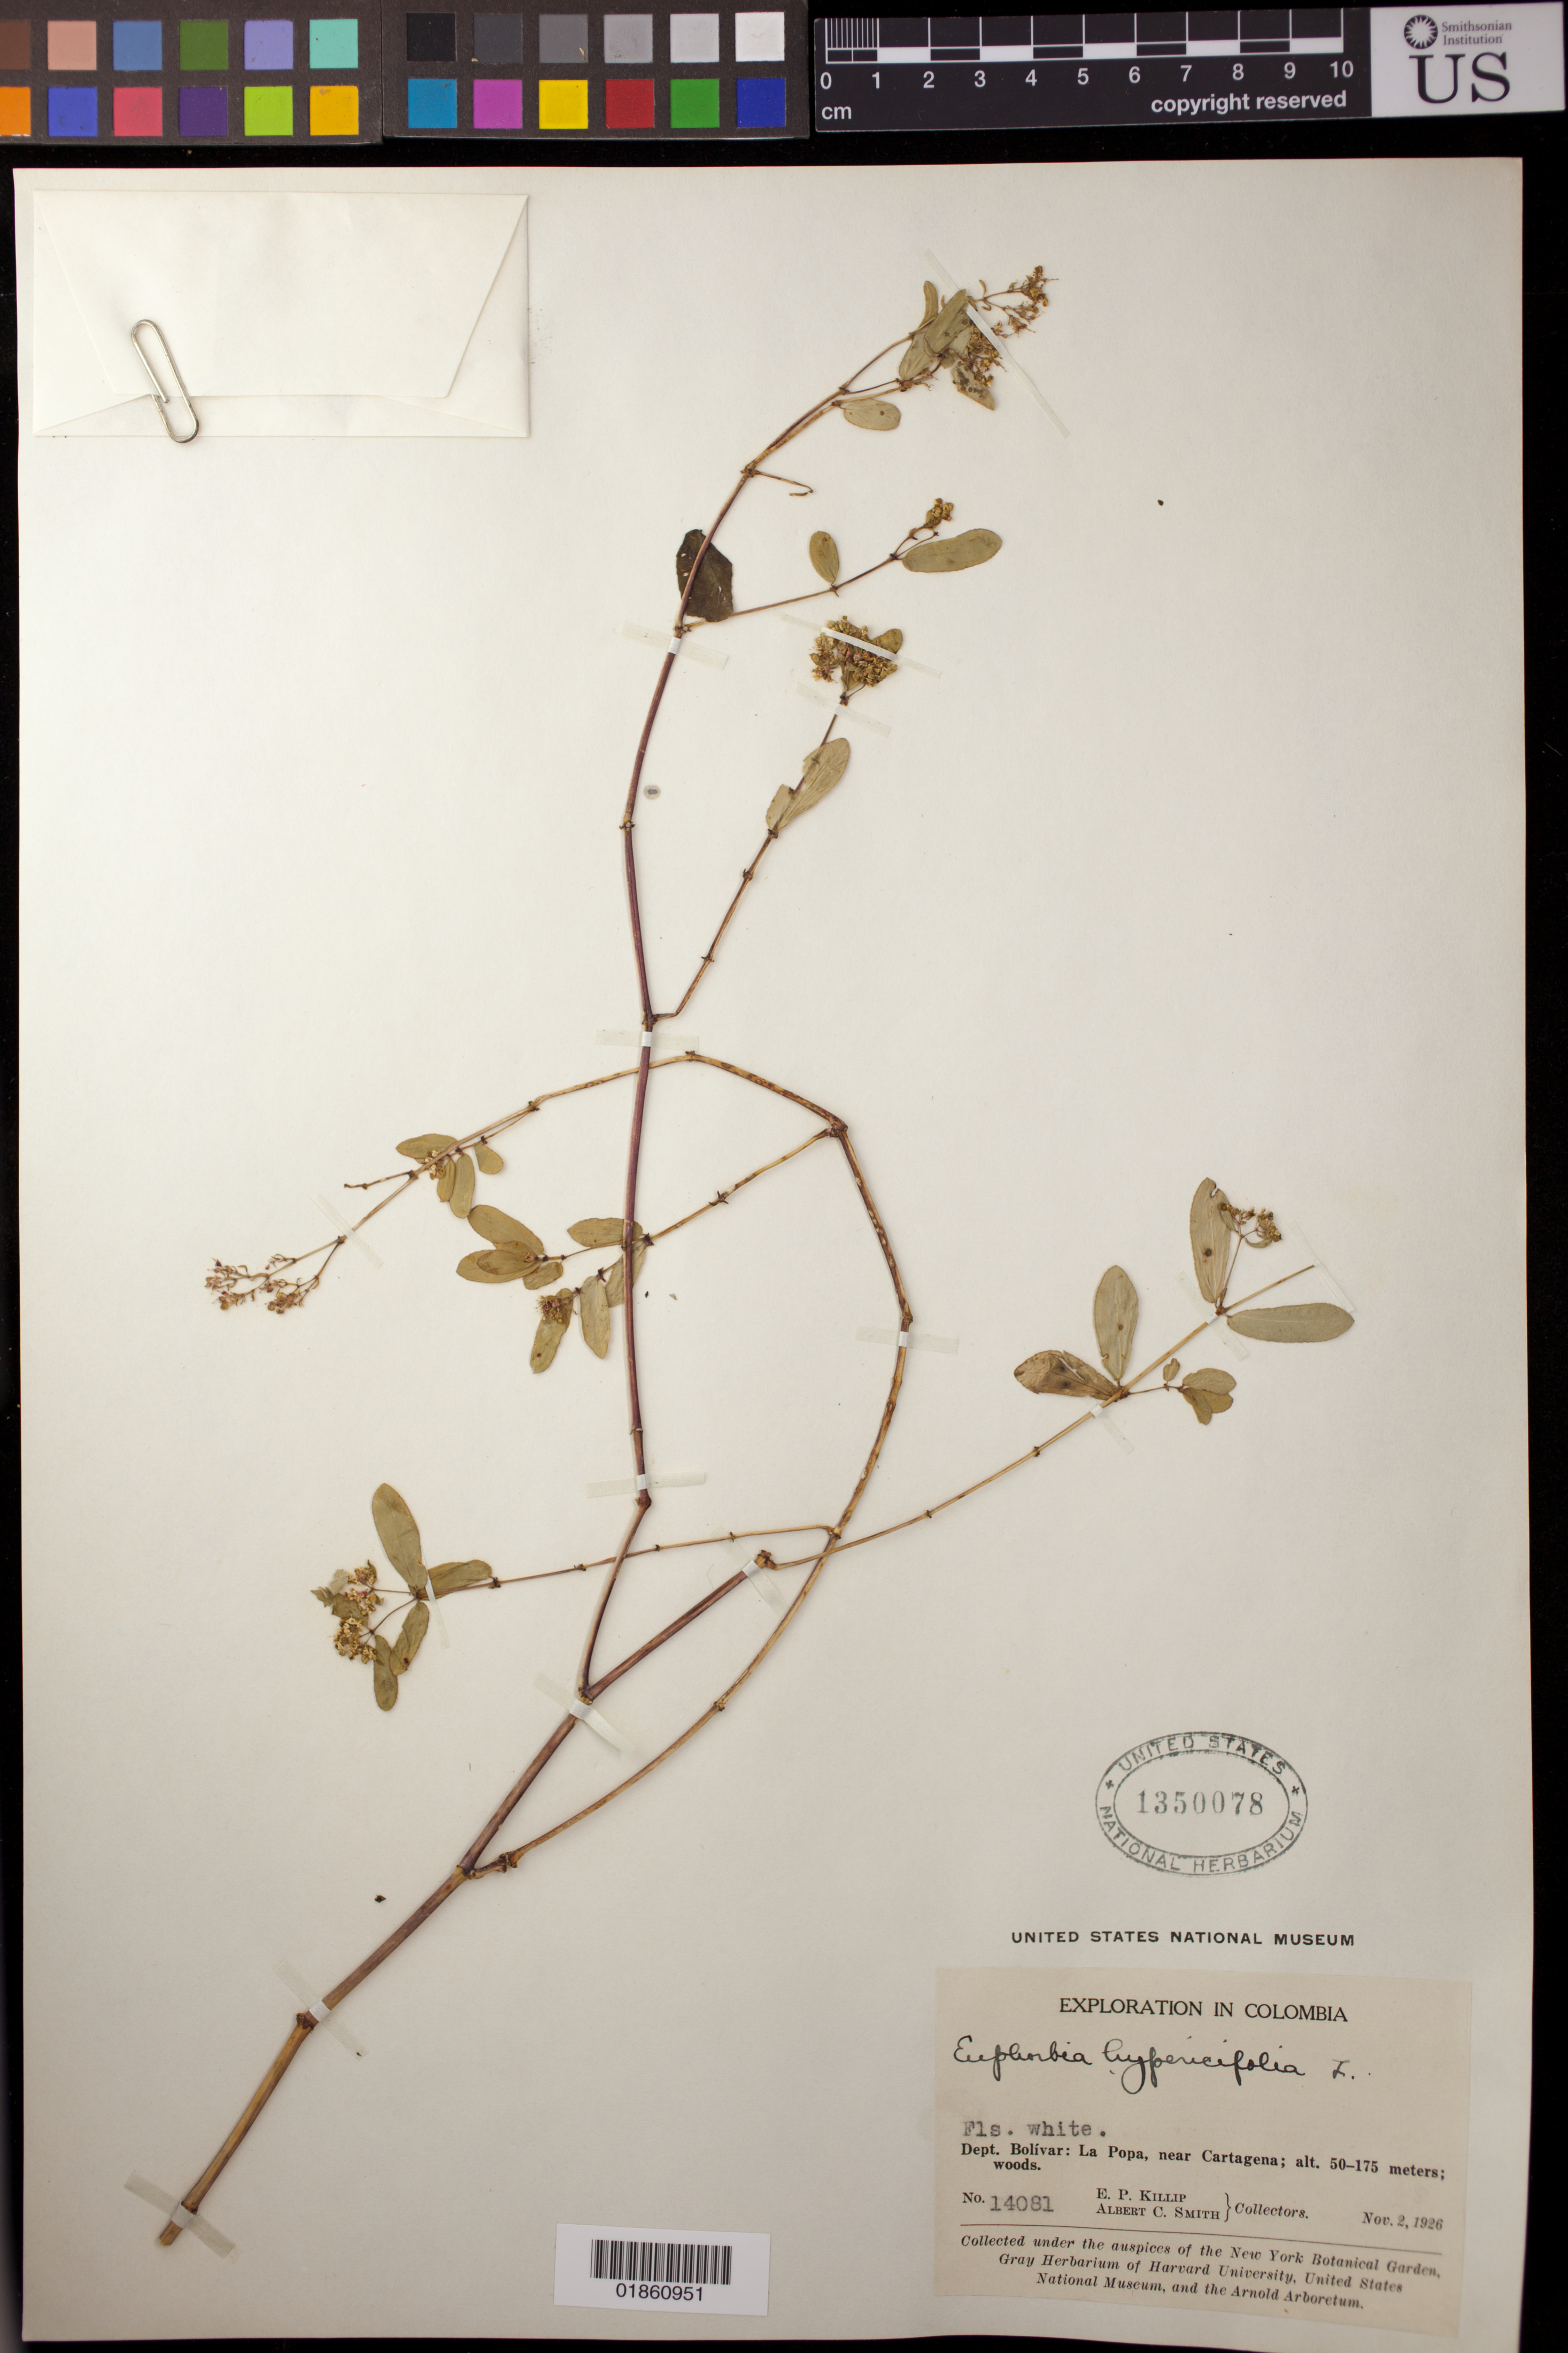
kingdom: Plantae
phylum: Tracheophyta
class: Magnoliopsida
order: Malpighiales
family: Euphorbiaceae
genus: Euphorbia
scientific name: Euphorbia hypericifolia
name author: L.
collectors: E. P. Killip & A. C. Smith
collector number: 14081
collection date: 1926-11-02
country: Colombia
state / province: Bolívar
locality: La Popa, near Cartagena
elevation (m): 50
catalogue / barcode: US 1350078